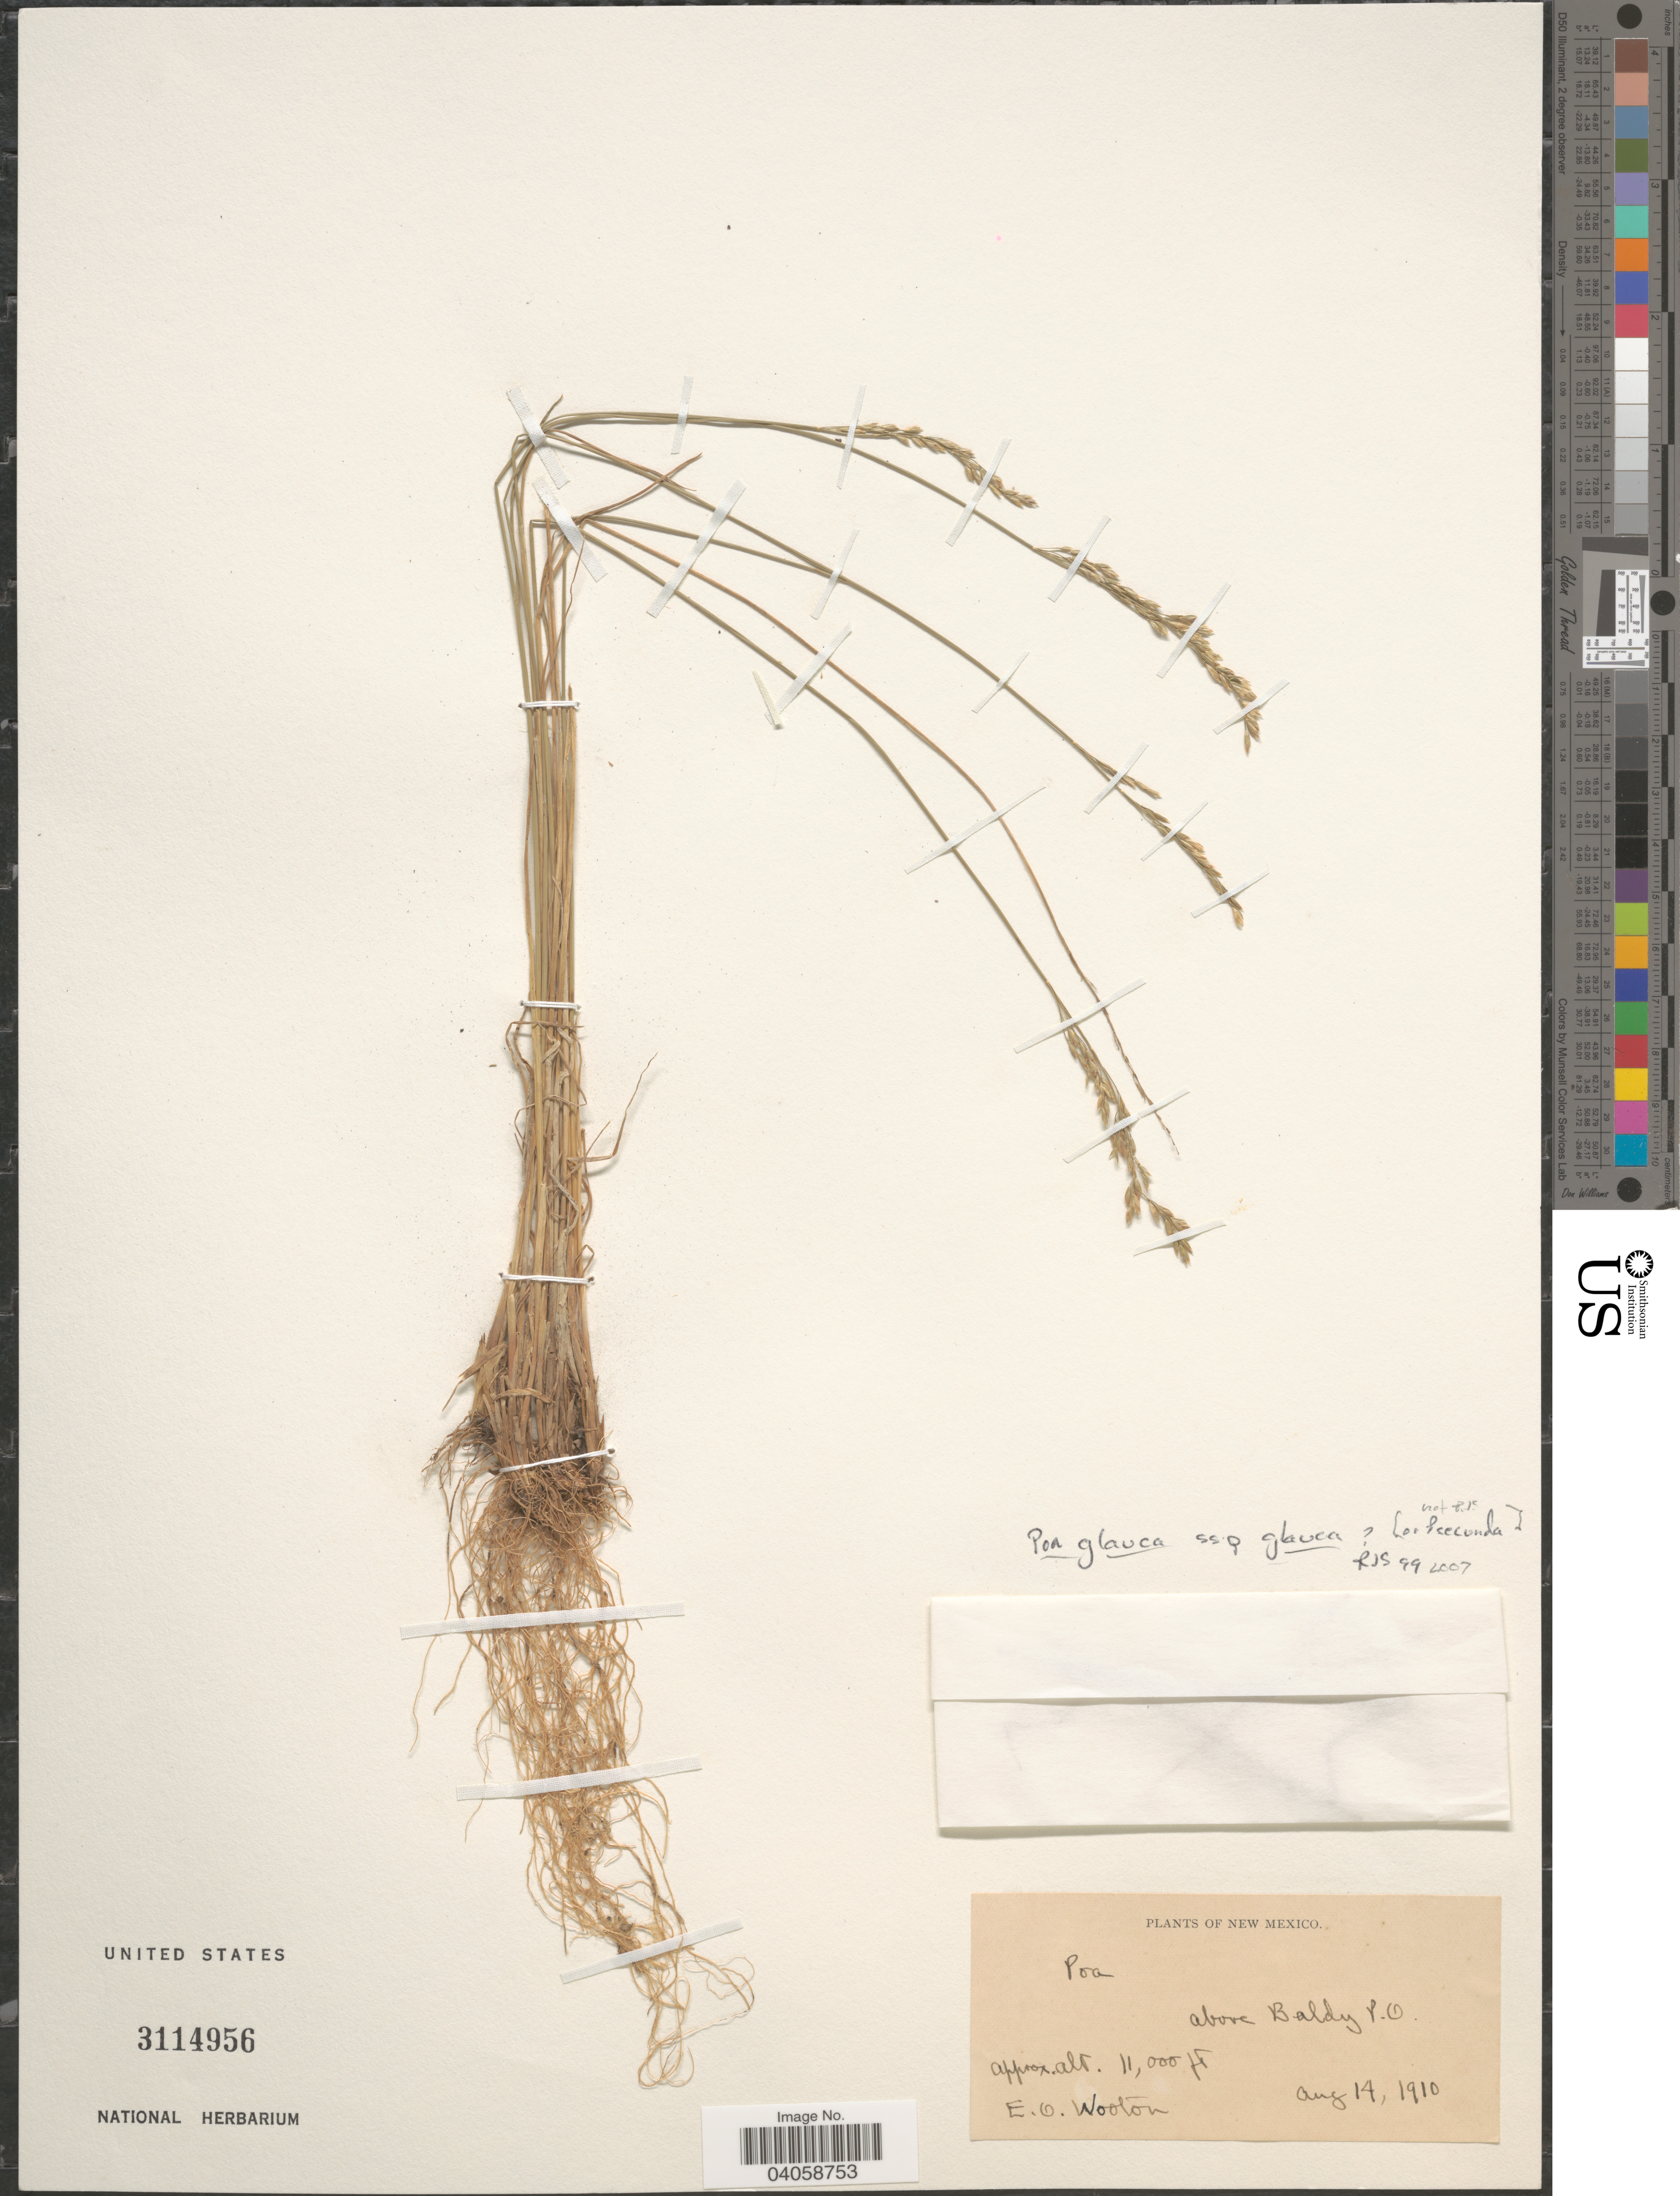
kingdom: Plantae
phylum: Tracheophyta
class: Liliopsida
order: Poales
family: Poaceae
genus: Poa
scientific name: Poa glauca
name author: Vahl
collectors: E. O. Wooton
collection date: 1910-08-14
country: United States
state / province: New Mexico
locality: Above Baldy P.O.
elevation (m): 3353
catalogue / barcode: US 3114956